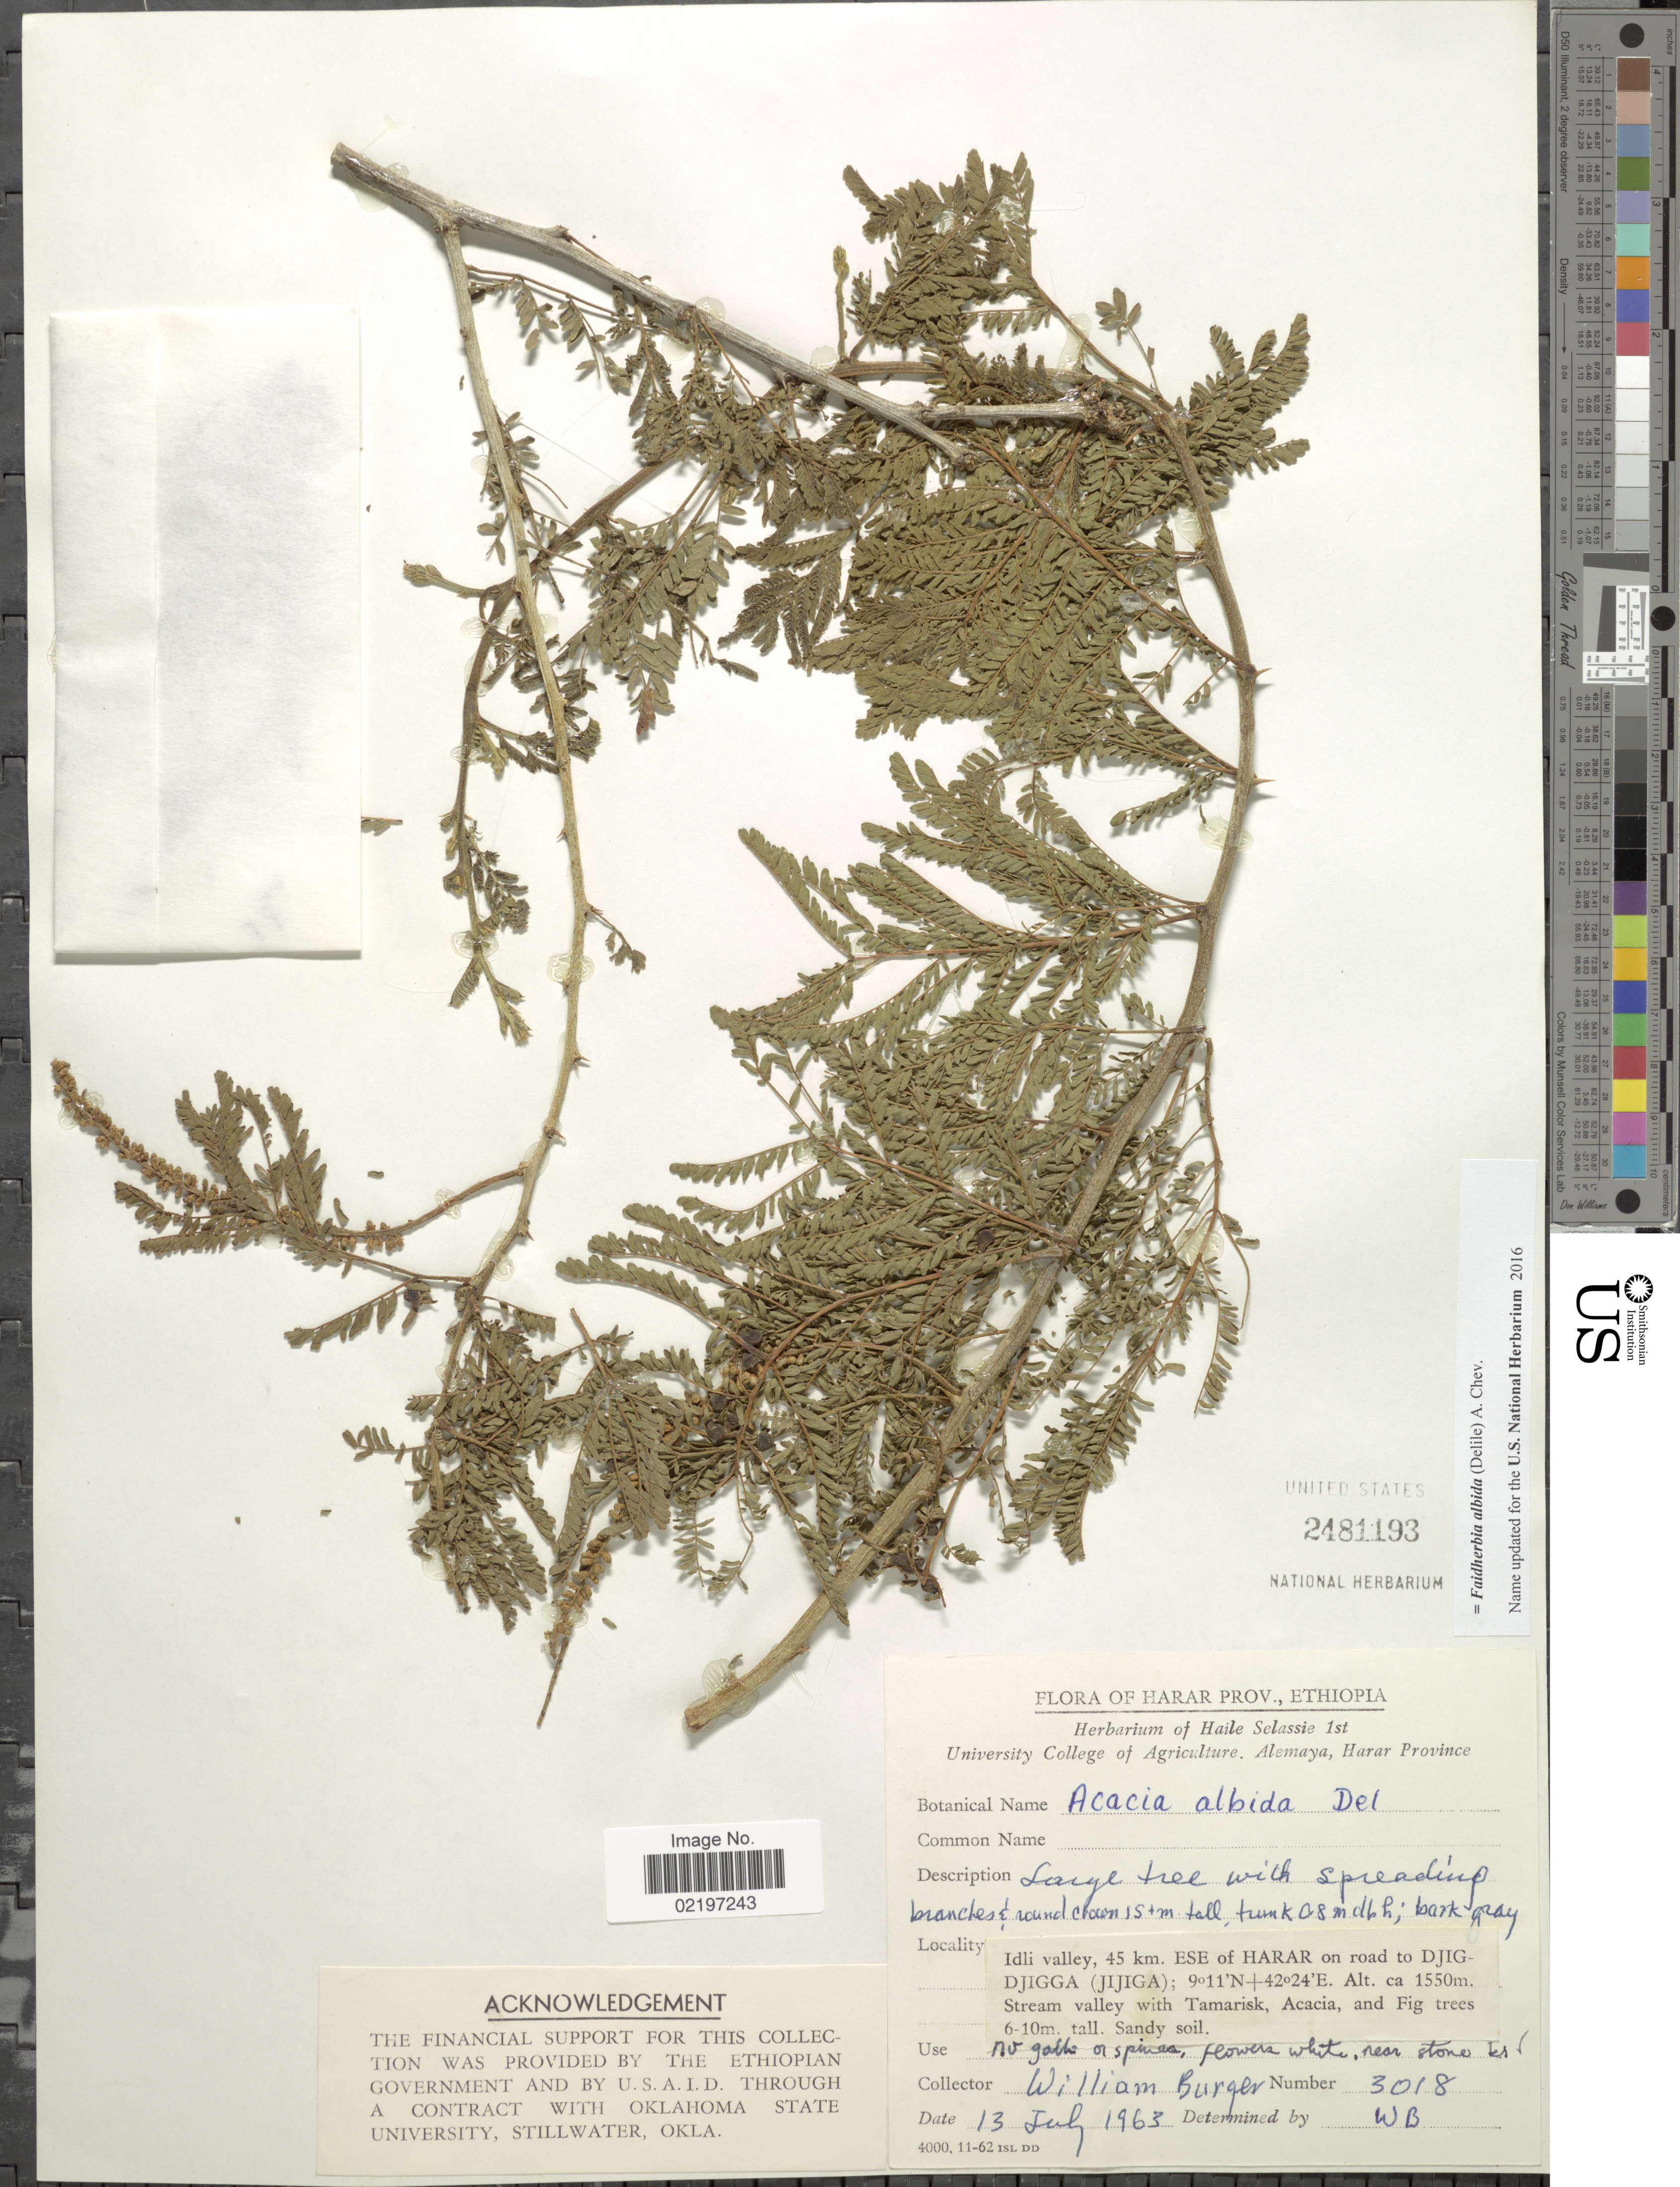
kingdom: Plantae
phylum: Tracheophyta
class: Magnoliopsida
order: Fabales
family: Fabaceae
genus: Faidherbia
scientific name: Faidherbia albida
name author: (Delile) A. Chev.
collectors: W. Burger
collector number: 3018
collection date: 1963-07-13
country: Ethiopia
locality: Harar Prov., Idlu valley, 45km. ESE of Harar on road to DJIG DJIGGA (JIJIGA)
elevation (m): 1550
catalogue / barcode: US 2481193